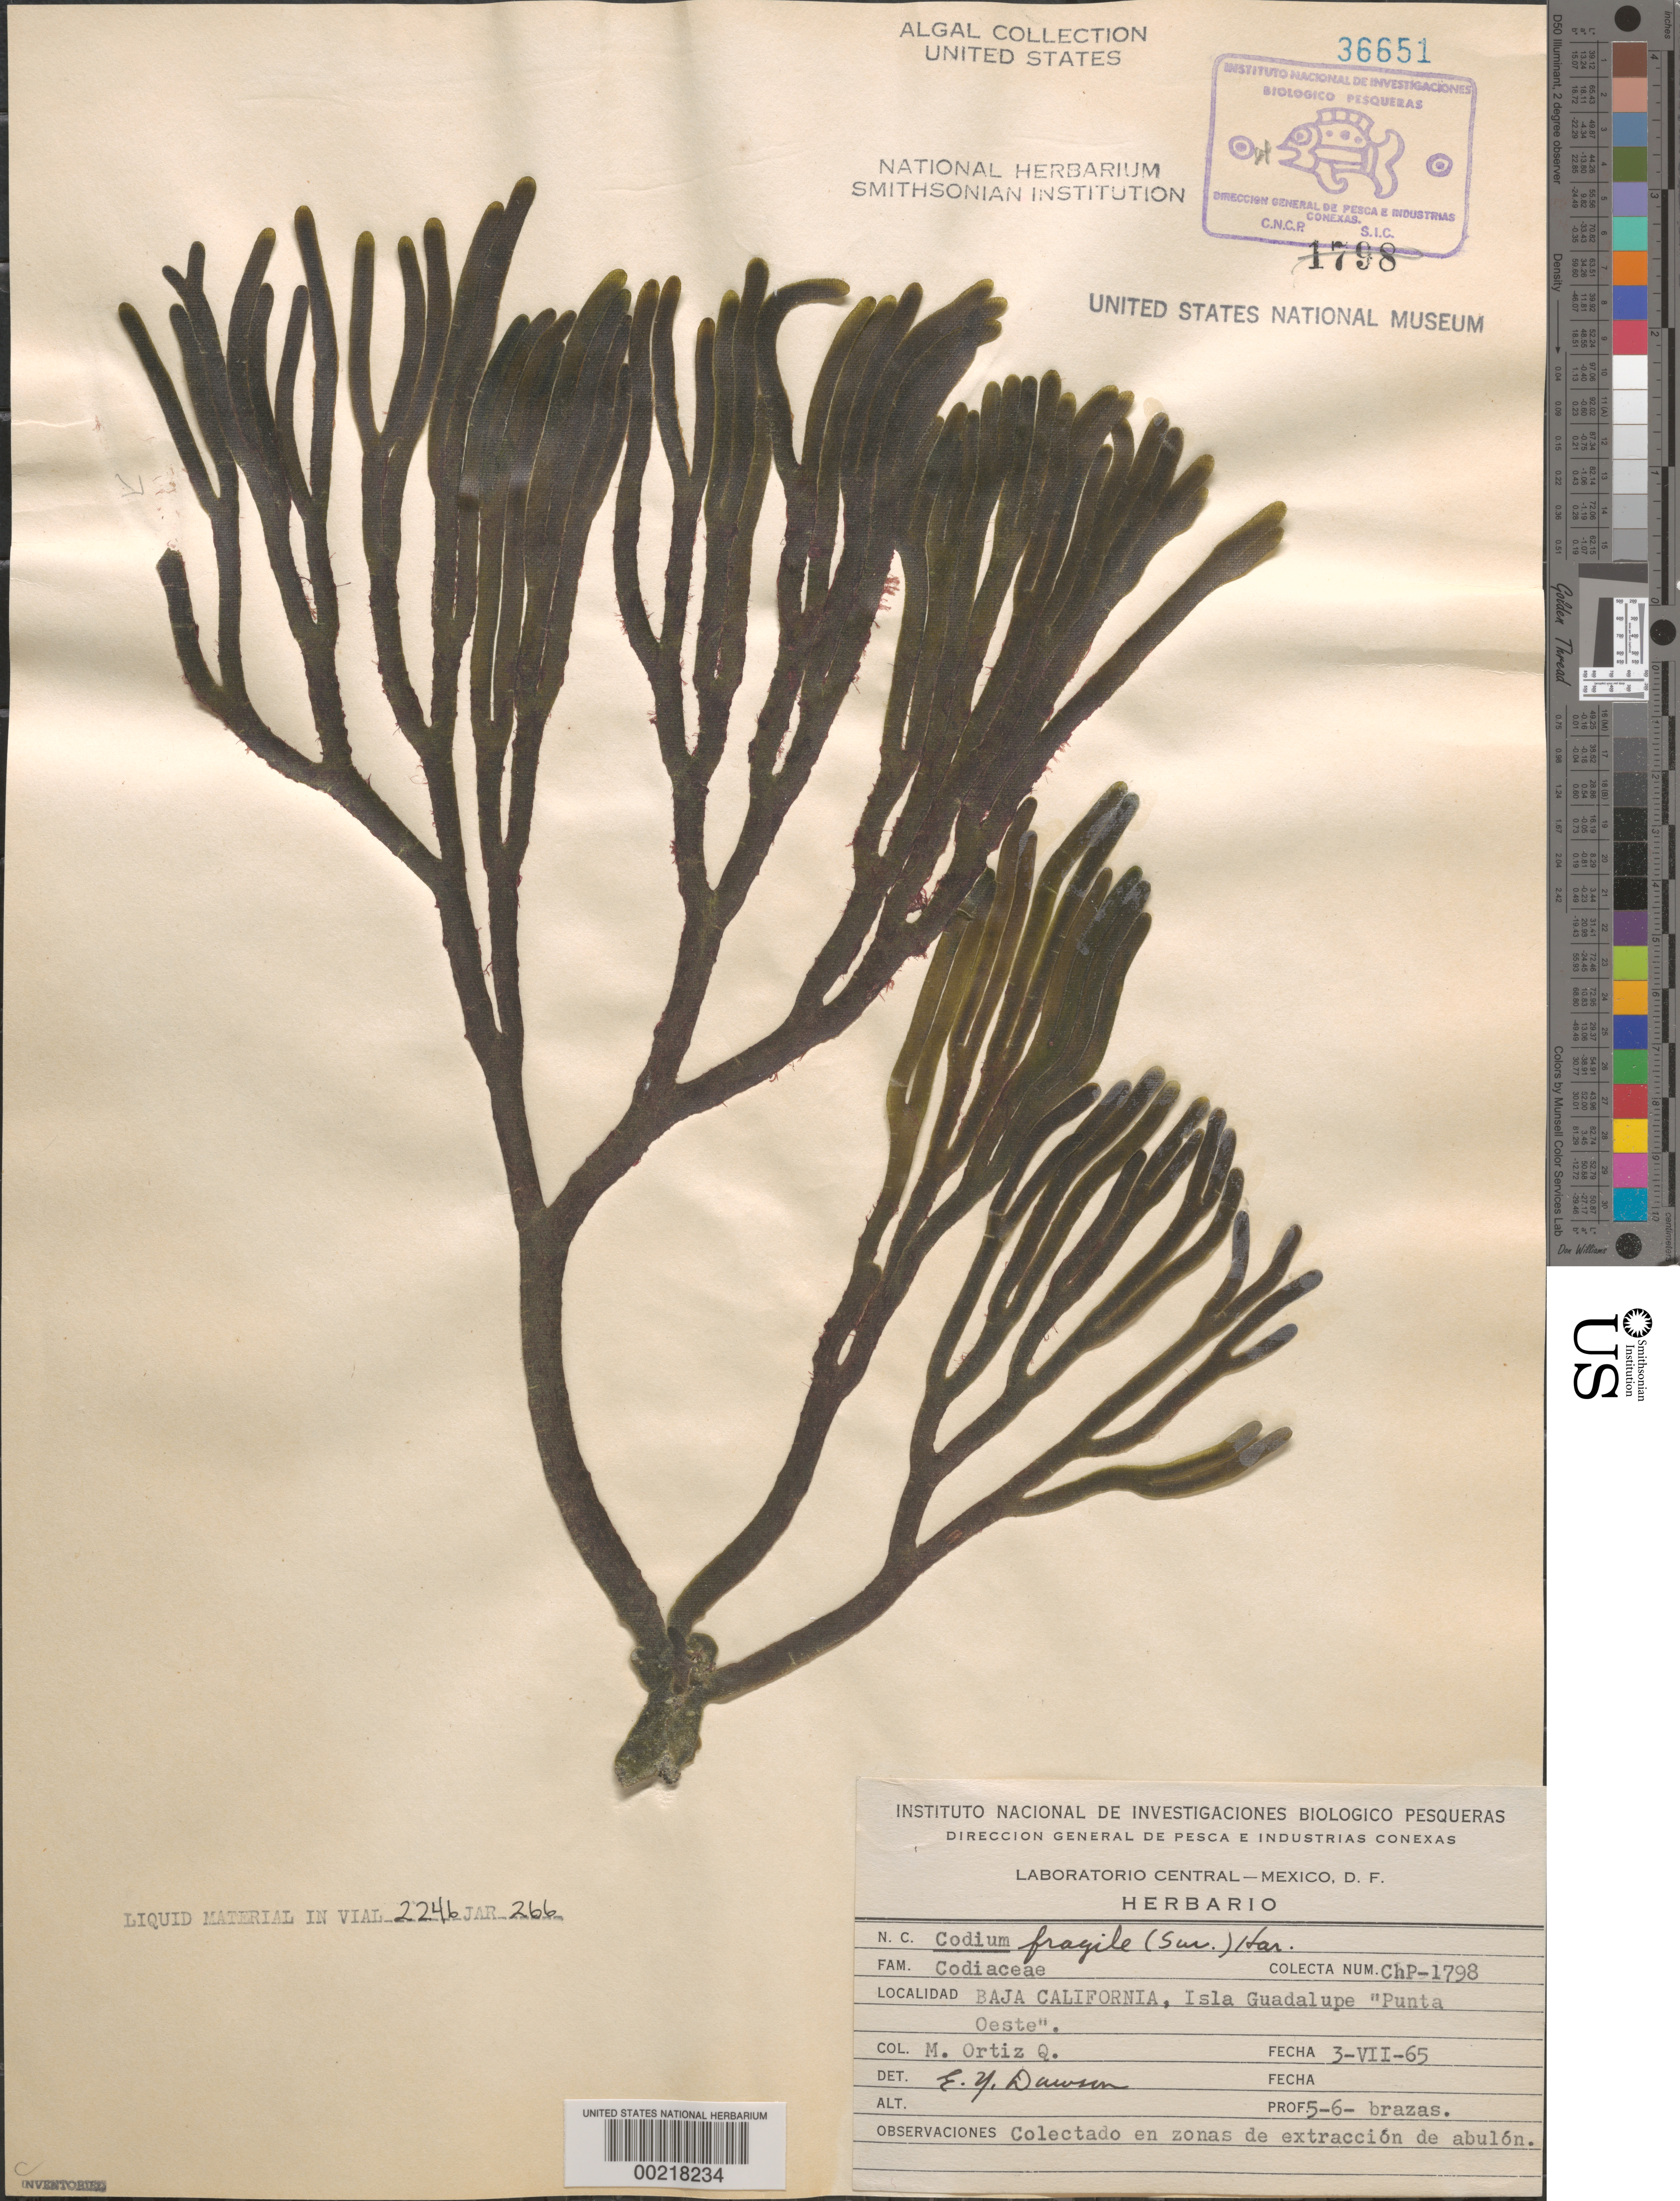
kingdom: Plantae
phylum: Chlorophyta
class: Ulvophyceae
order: Bryopsidales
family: Codiaceae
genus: Codium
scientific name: Codium fragile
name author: (Suringar) P. Hariot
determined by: Dawson, E. Y.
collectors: M. Ortiz Q.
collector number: Chp-1798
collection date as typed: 03 Jul 1965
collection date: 1965-07-03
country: Mexico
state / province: Baja California Norte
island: Isla Guadalupe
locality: Punta Oeste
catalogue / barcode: US 36651